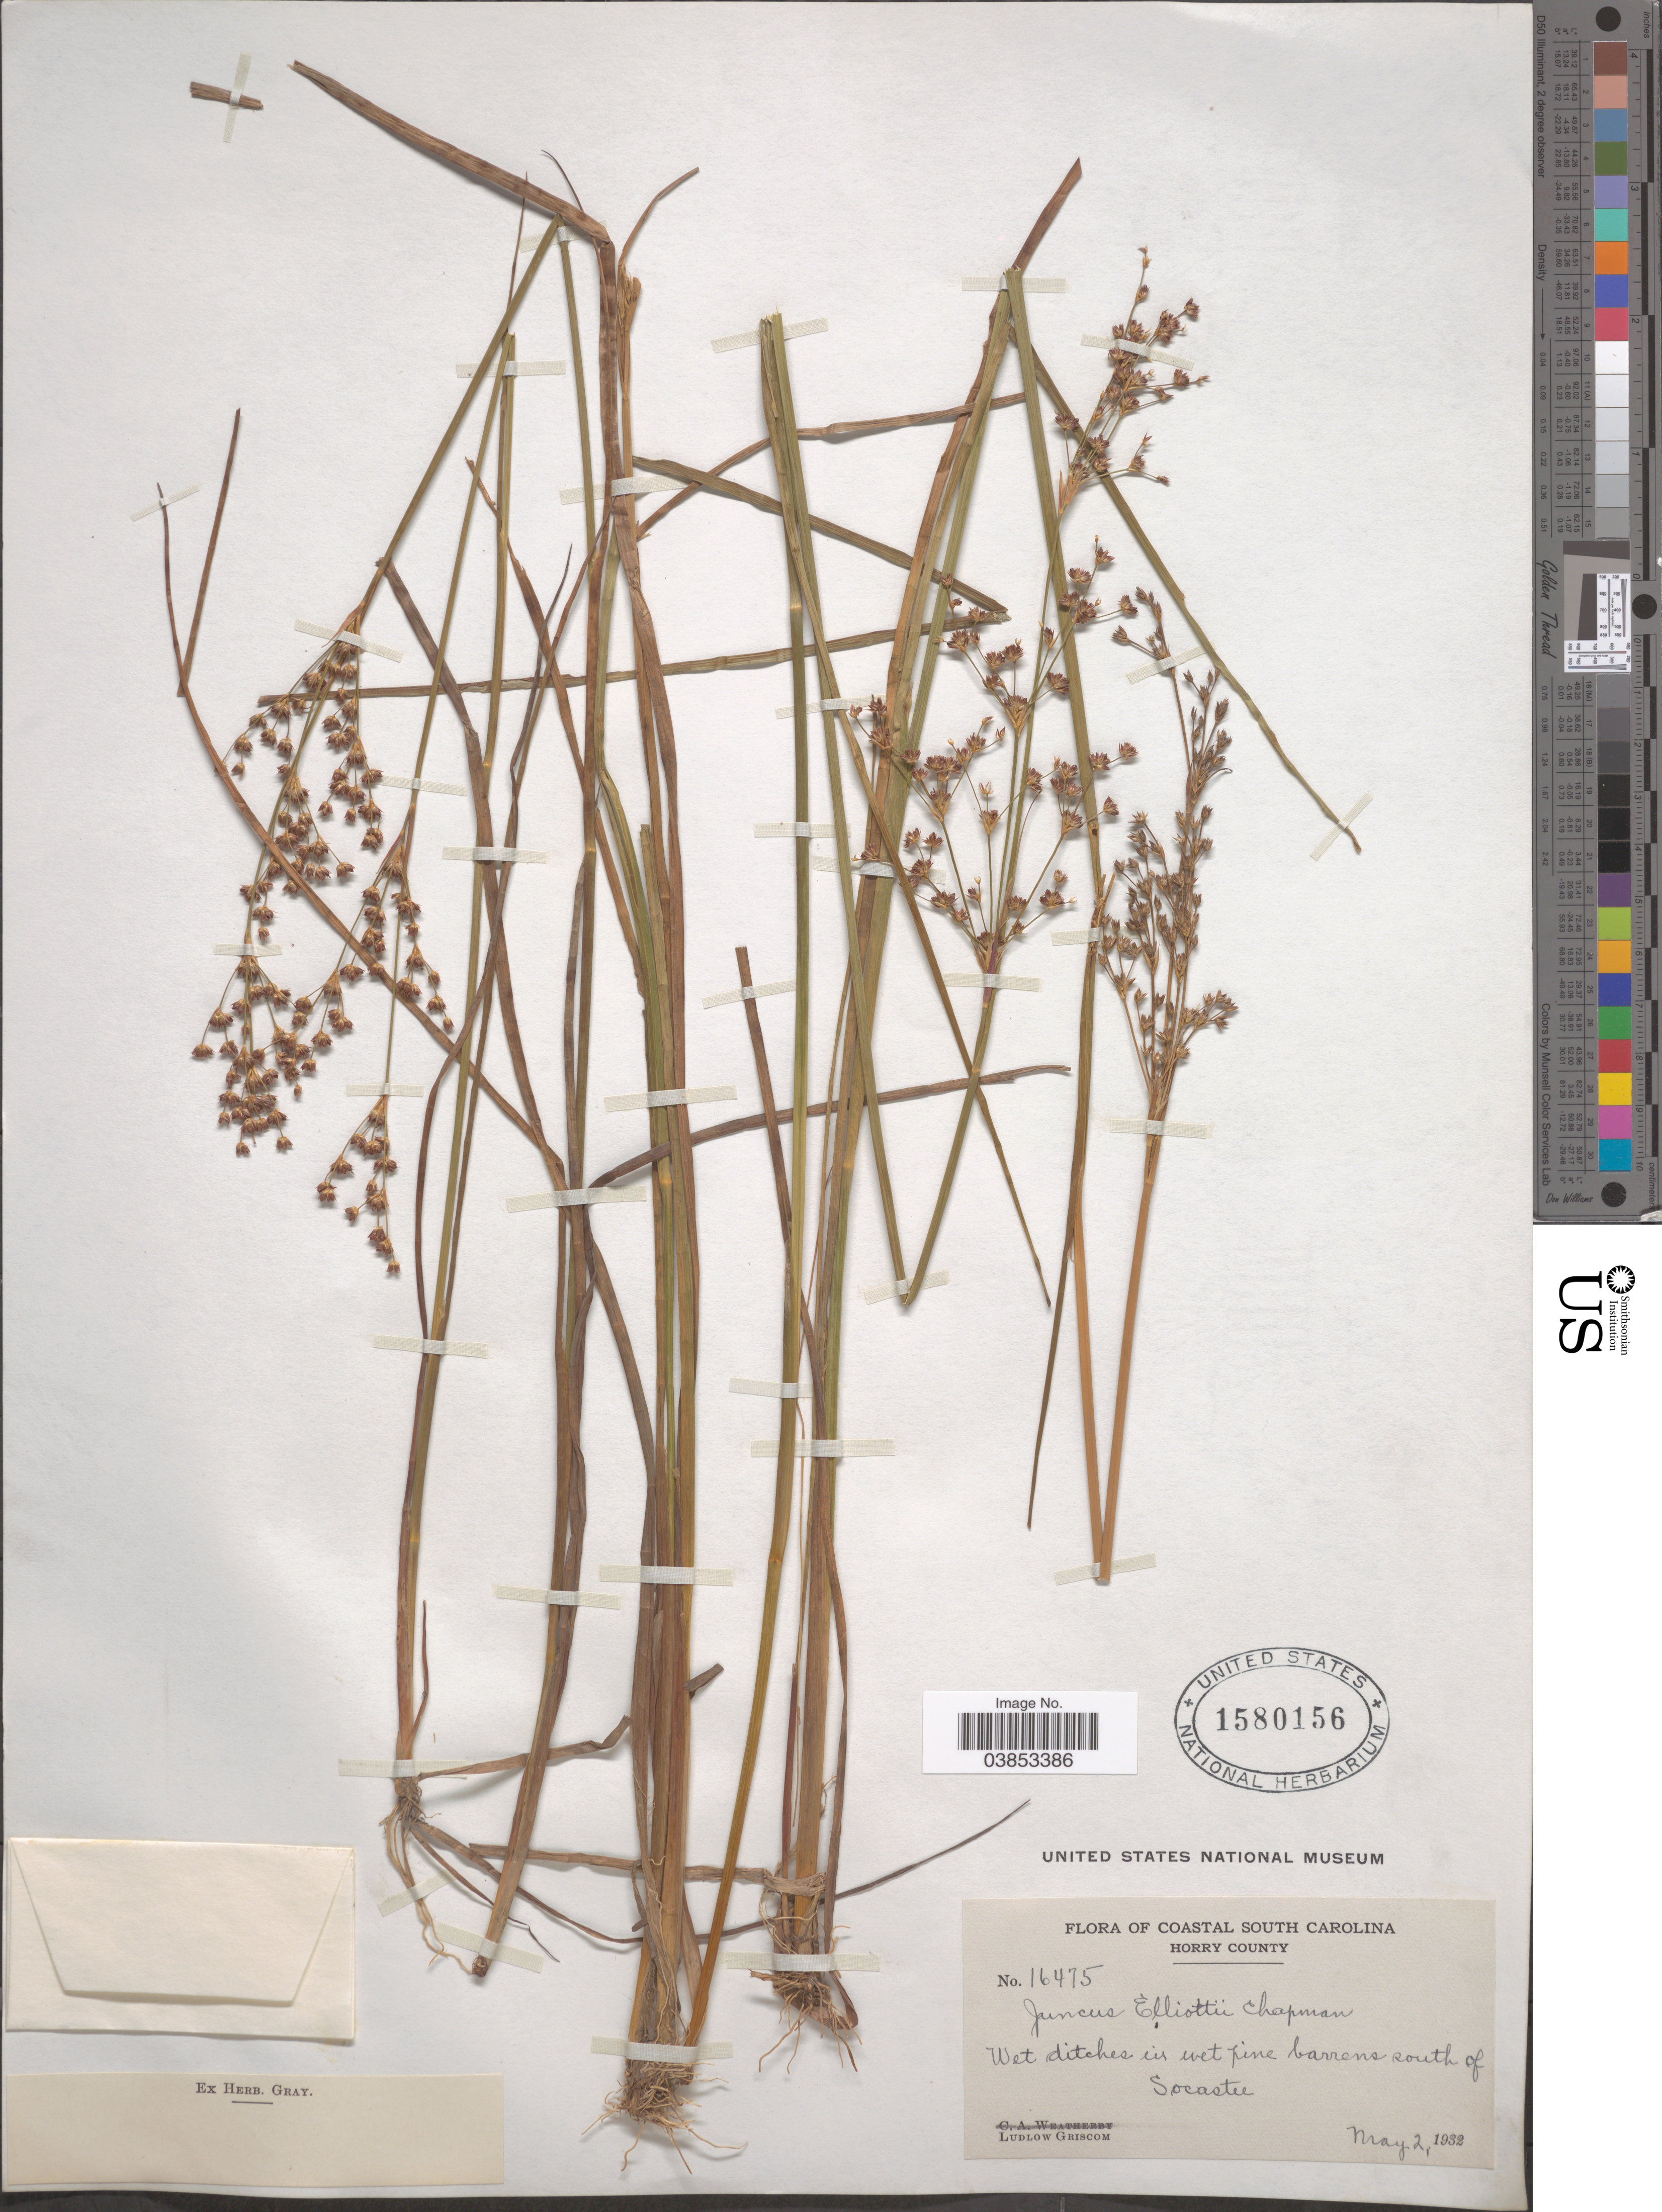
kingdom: Plantae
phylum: Tracheophyta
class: Liliopsida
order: Poales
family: Juncaceae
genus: Juncus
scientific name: Juncus elliottii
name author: Chapm.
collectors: L. Griscom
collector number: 16475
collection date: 1932-05-02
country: United States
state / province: South Carolina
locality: Coastal South Carolina, Horry County. Wet pine barrens south of Socastee.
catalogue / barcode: US 1580156